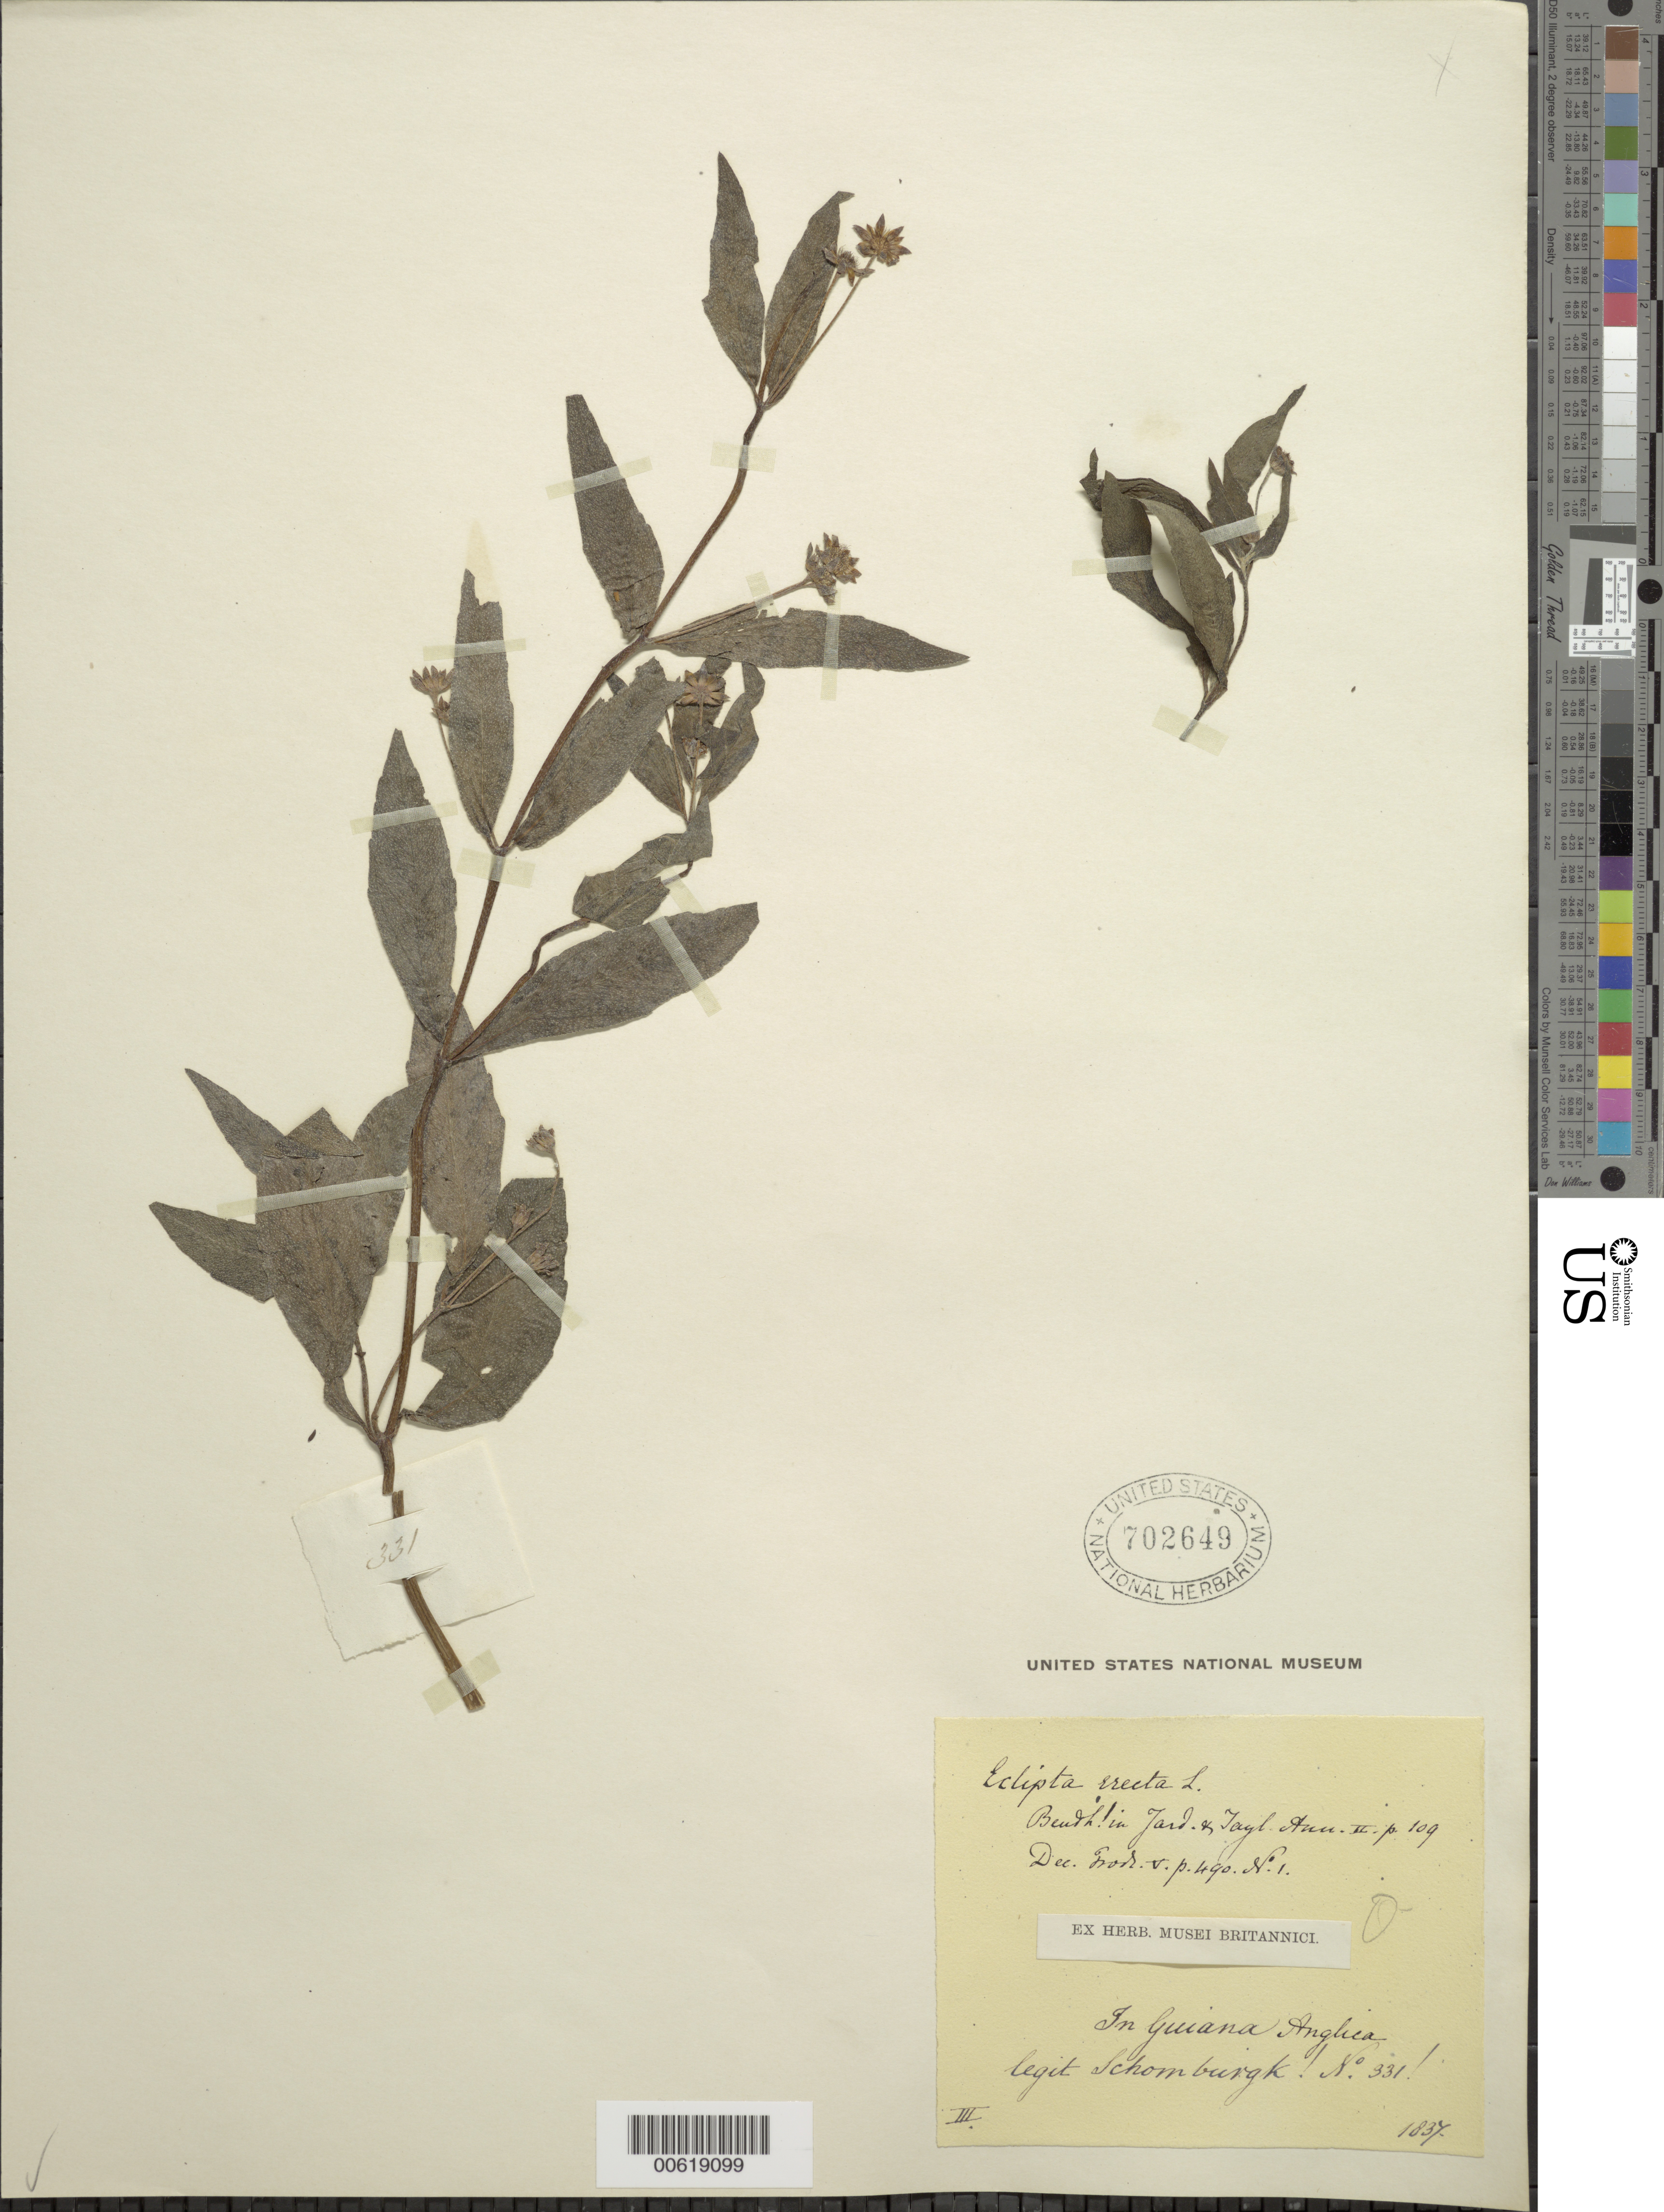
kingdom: Plantae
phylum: Tracheophyta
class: Magnoliopsida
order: Asterales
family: Asteraceae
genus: Eclipta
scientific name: Eclipta erecta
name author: L.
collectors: R. H. Schomburgk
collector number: I 331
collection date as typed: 1837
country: Guyana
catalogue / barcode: US 702649